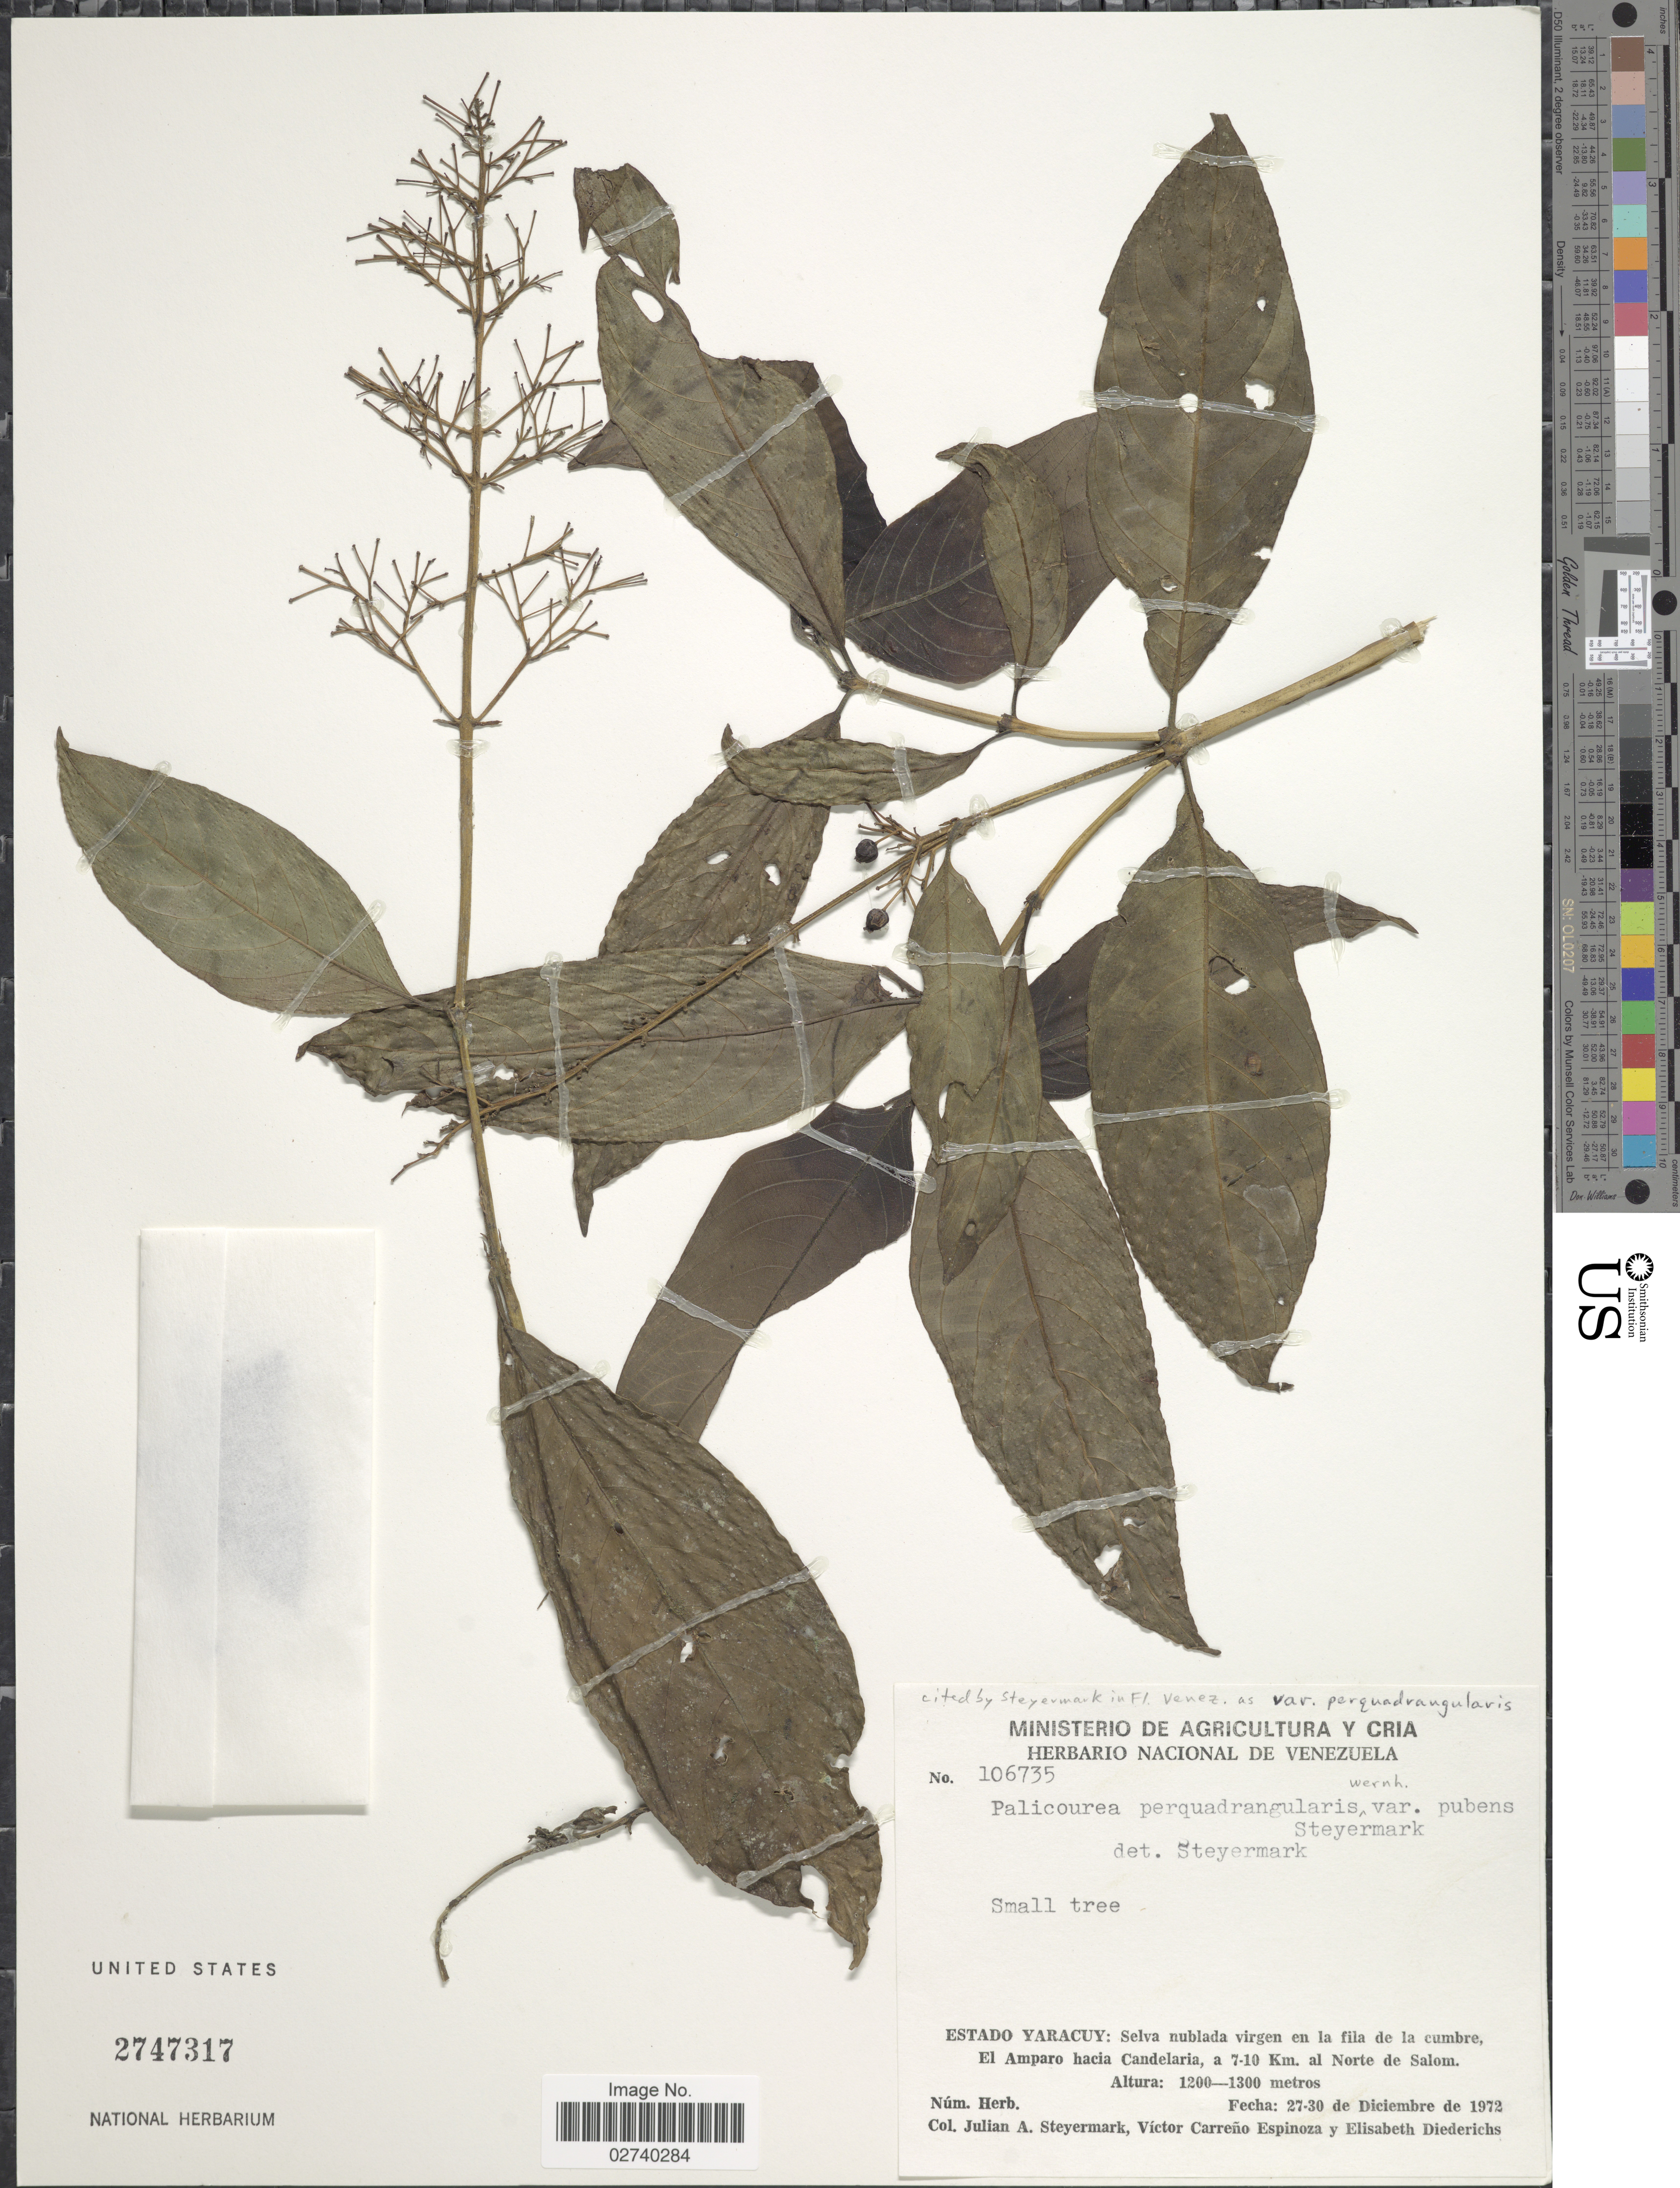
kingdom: Plantae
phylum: Tracheophyta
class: Magnoliopsida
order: Gentianales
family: Rubiaceae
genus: Palicourea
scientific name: Palicourea perquadrangularis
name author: Wernham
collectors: J. Steyermark, V. Espinoza & E. Diederichs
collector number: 106735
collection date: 1972-12-27/1972-12-30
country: Venezuela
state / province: Yaracuy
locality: Selva nublada virgen en la fila de la cumbre, El Amparo hacia Candelaria, a 7-10 Km. al Norte de Salom.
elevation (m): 1200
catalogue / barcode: US 2747317